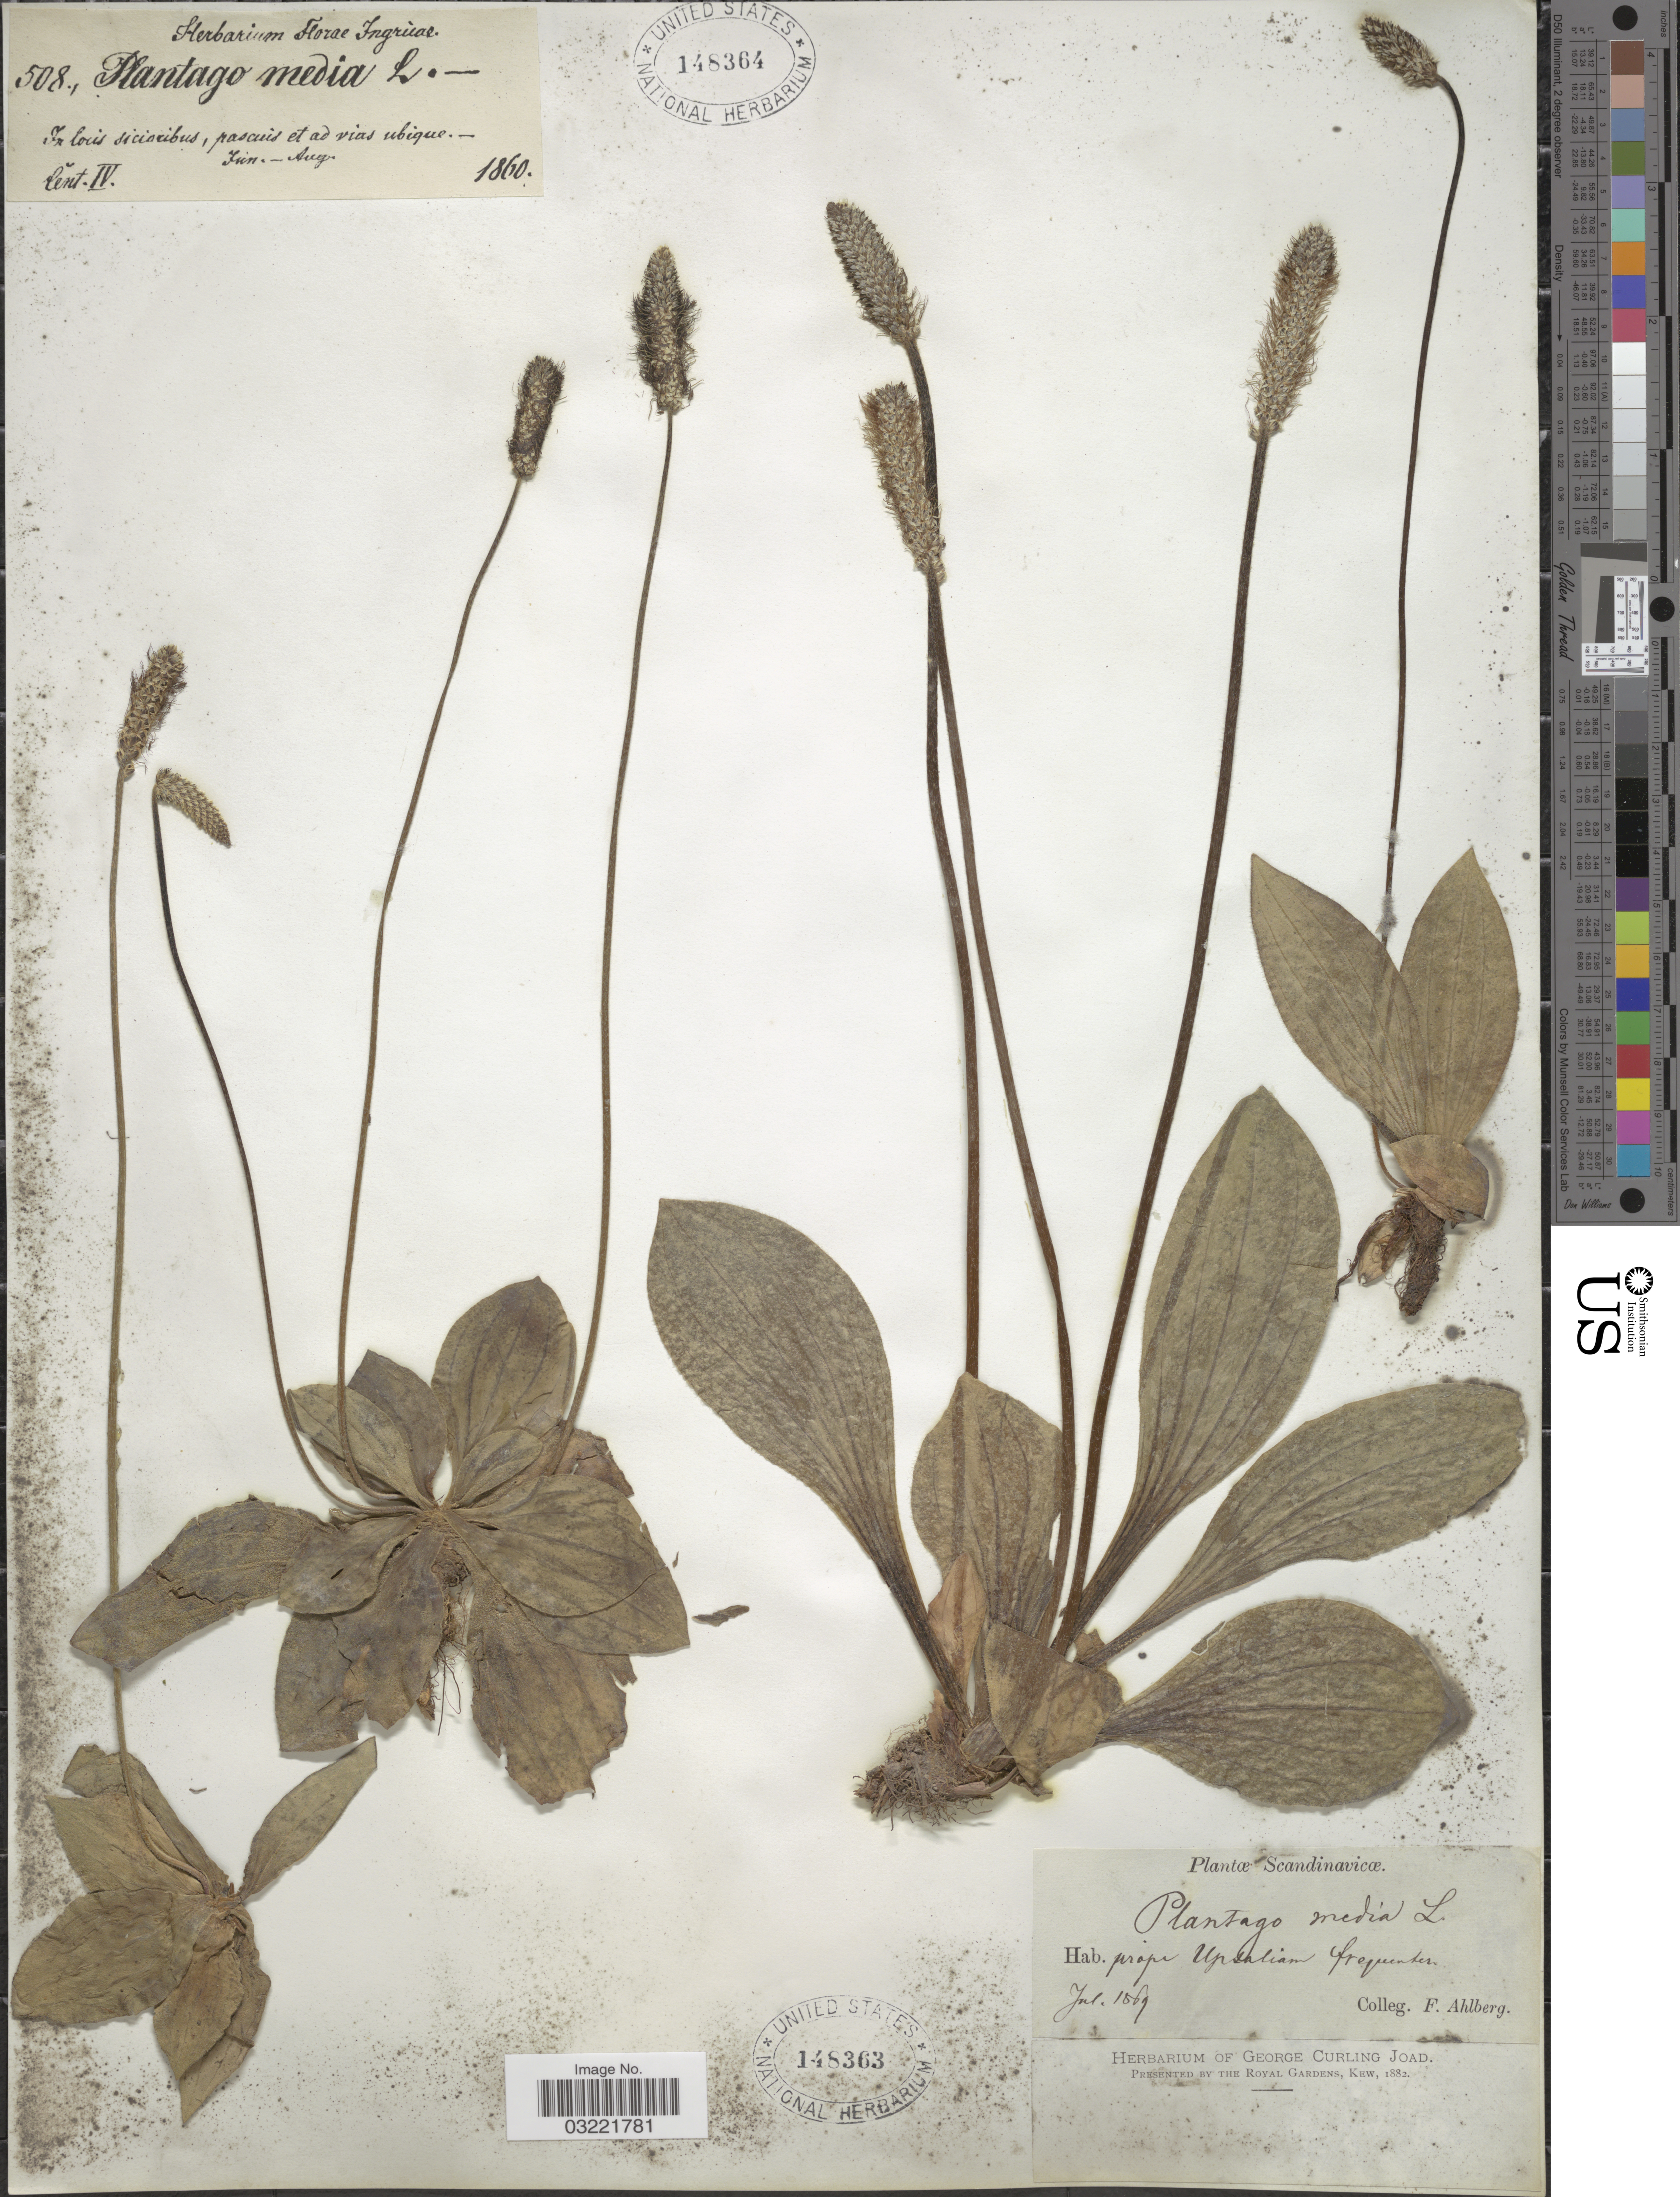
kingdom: Plantae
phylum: Tracheophyta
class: Magnoliopsida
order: Lamiales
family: Plantaginaceae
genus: Plantago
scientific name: Plantago media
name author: L.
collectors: ex herb. Florae Ingricae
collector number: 508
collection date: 1860-06/1860-08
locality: In locis siciscibus, prascuis et ad vias ubique. Cent. IV. [unsure placement]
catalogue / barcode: US 148364-2